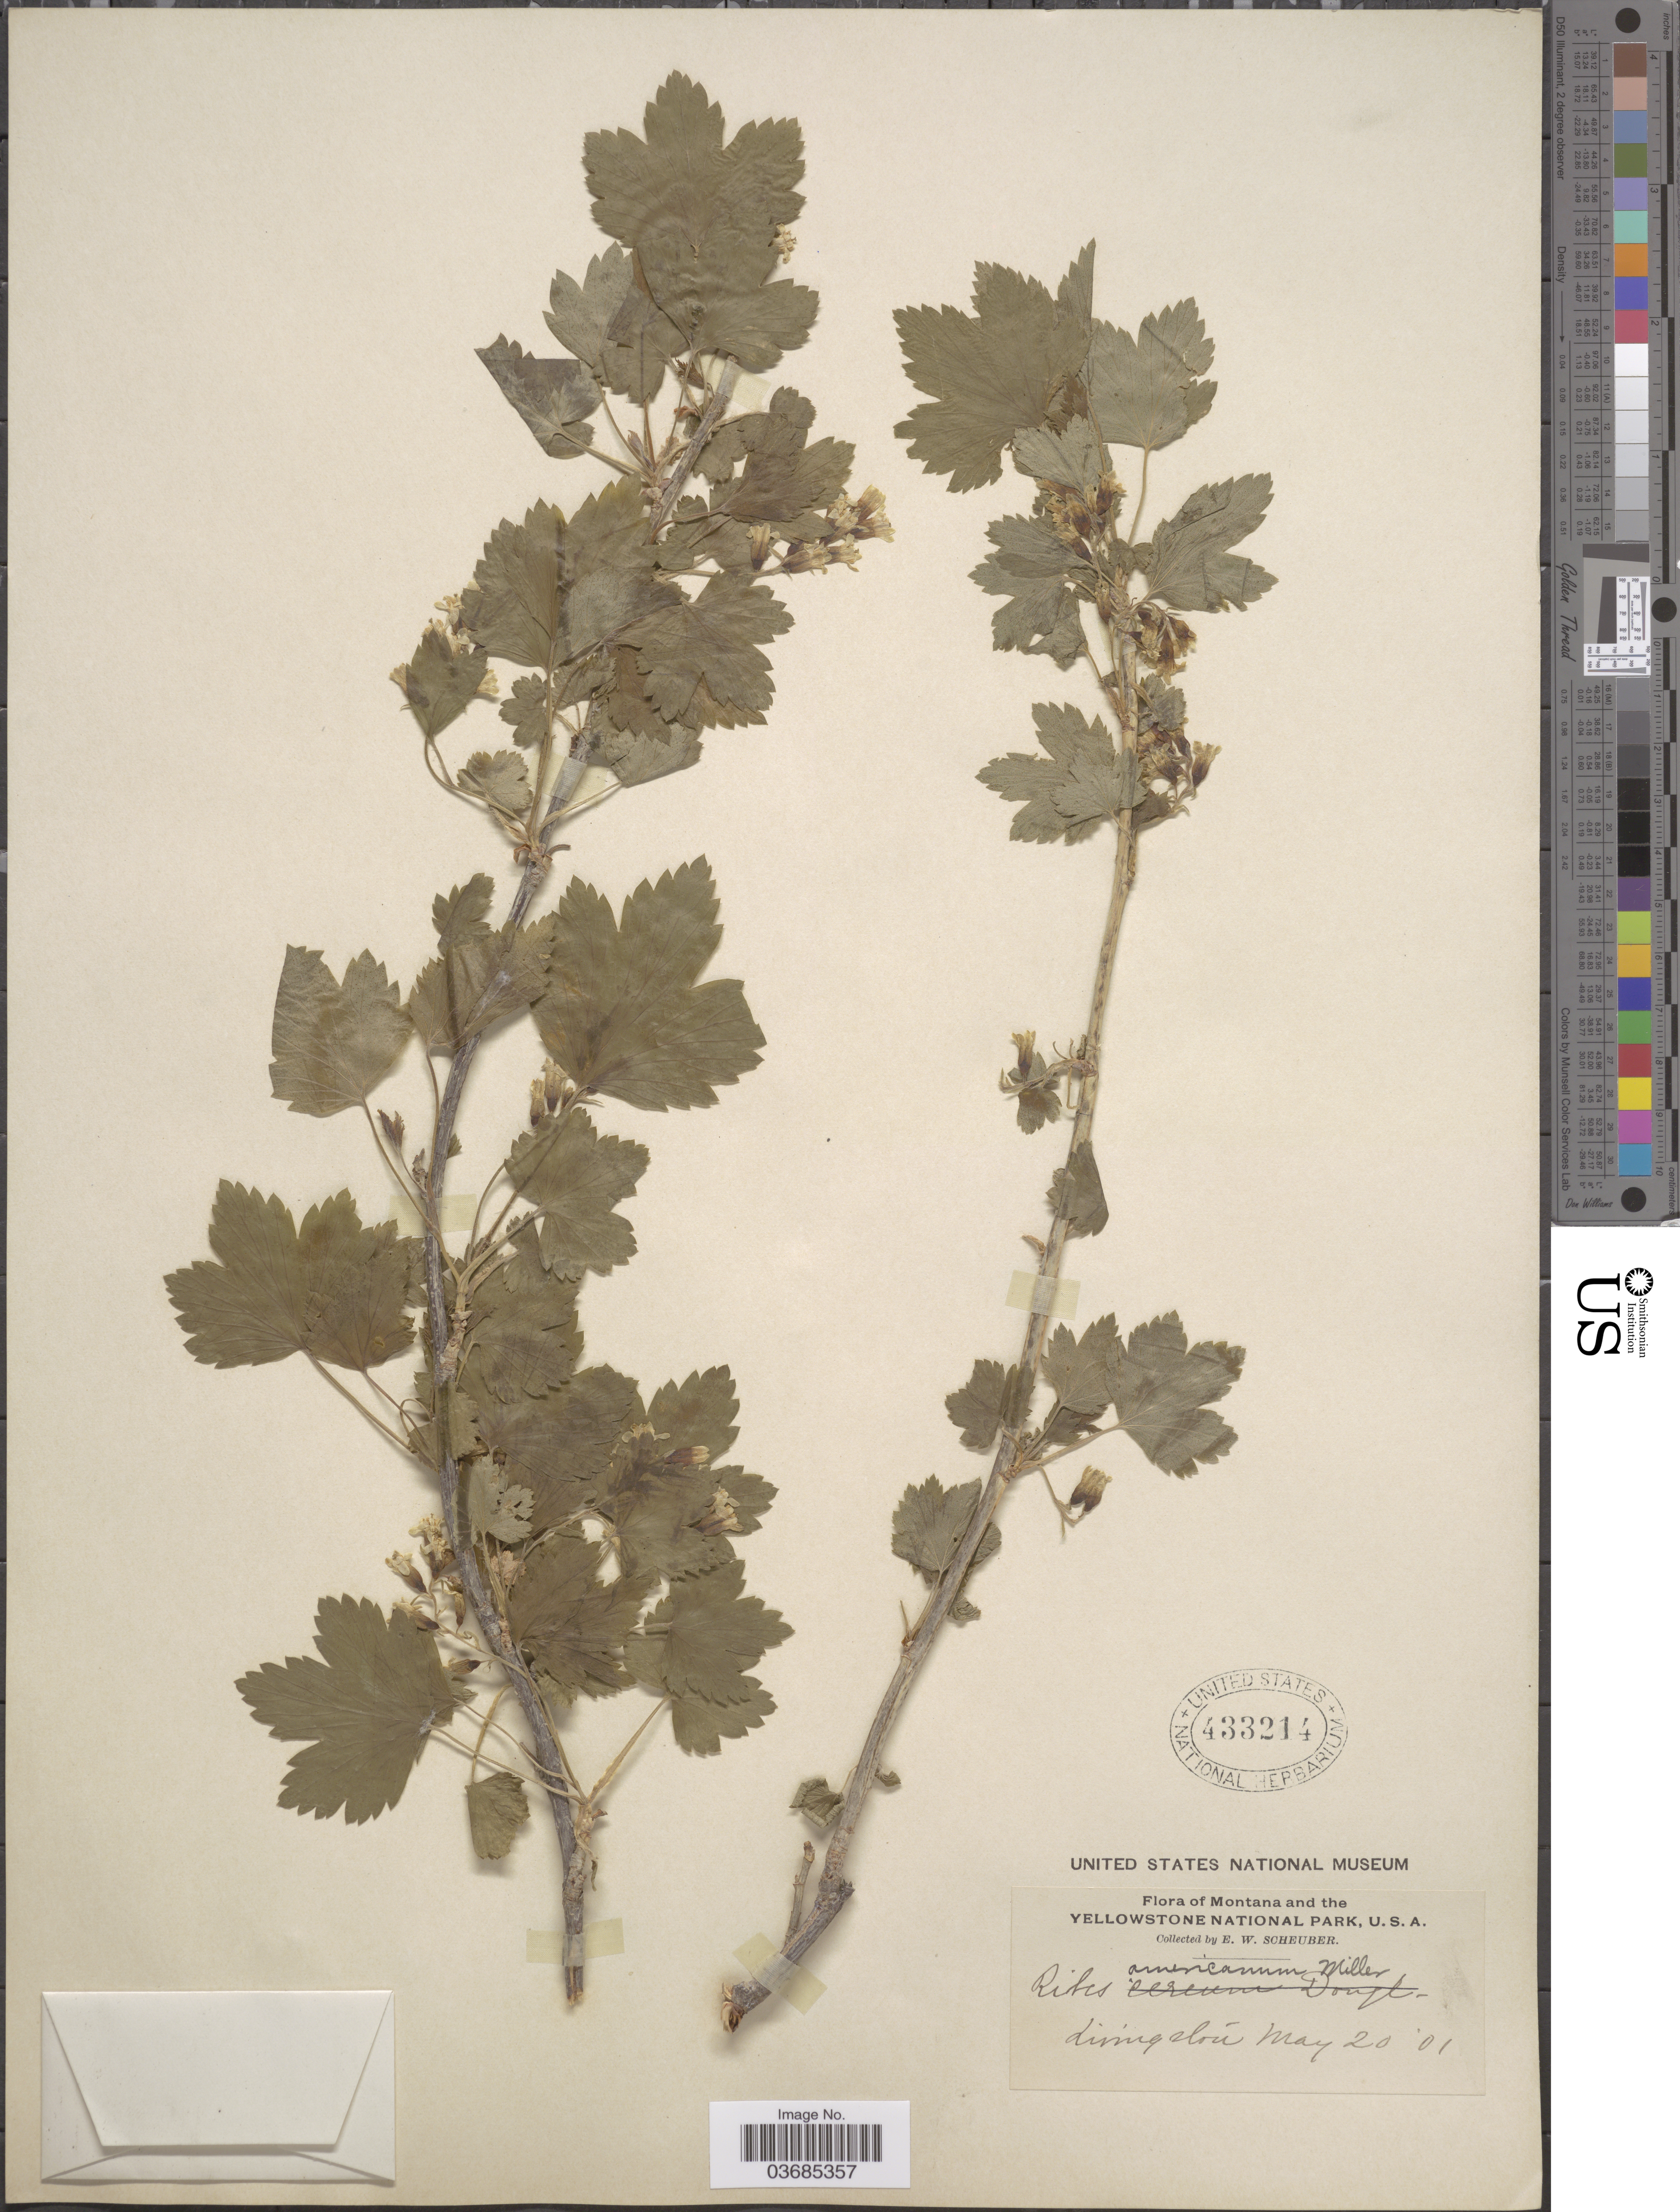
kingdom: Plantae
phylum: Tracheophyta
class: Magnoliopsida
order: Saxifragales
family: Grossulariaceae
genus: Ribes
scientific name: Ribes americanum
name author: Mill.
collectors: E. Scheuber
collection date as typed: Transcribed d/m/y: 20/5/1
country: United States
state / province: Montana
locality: Yellowstone National Park. Livingston.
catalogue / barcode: US 433214